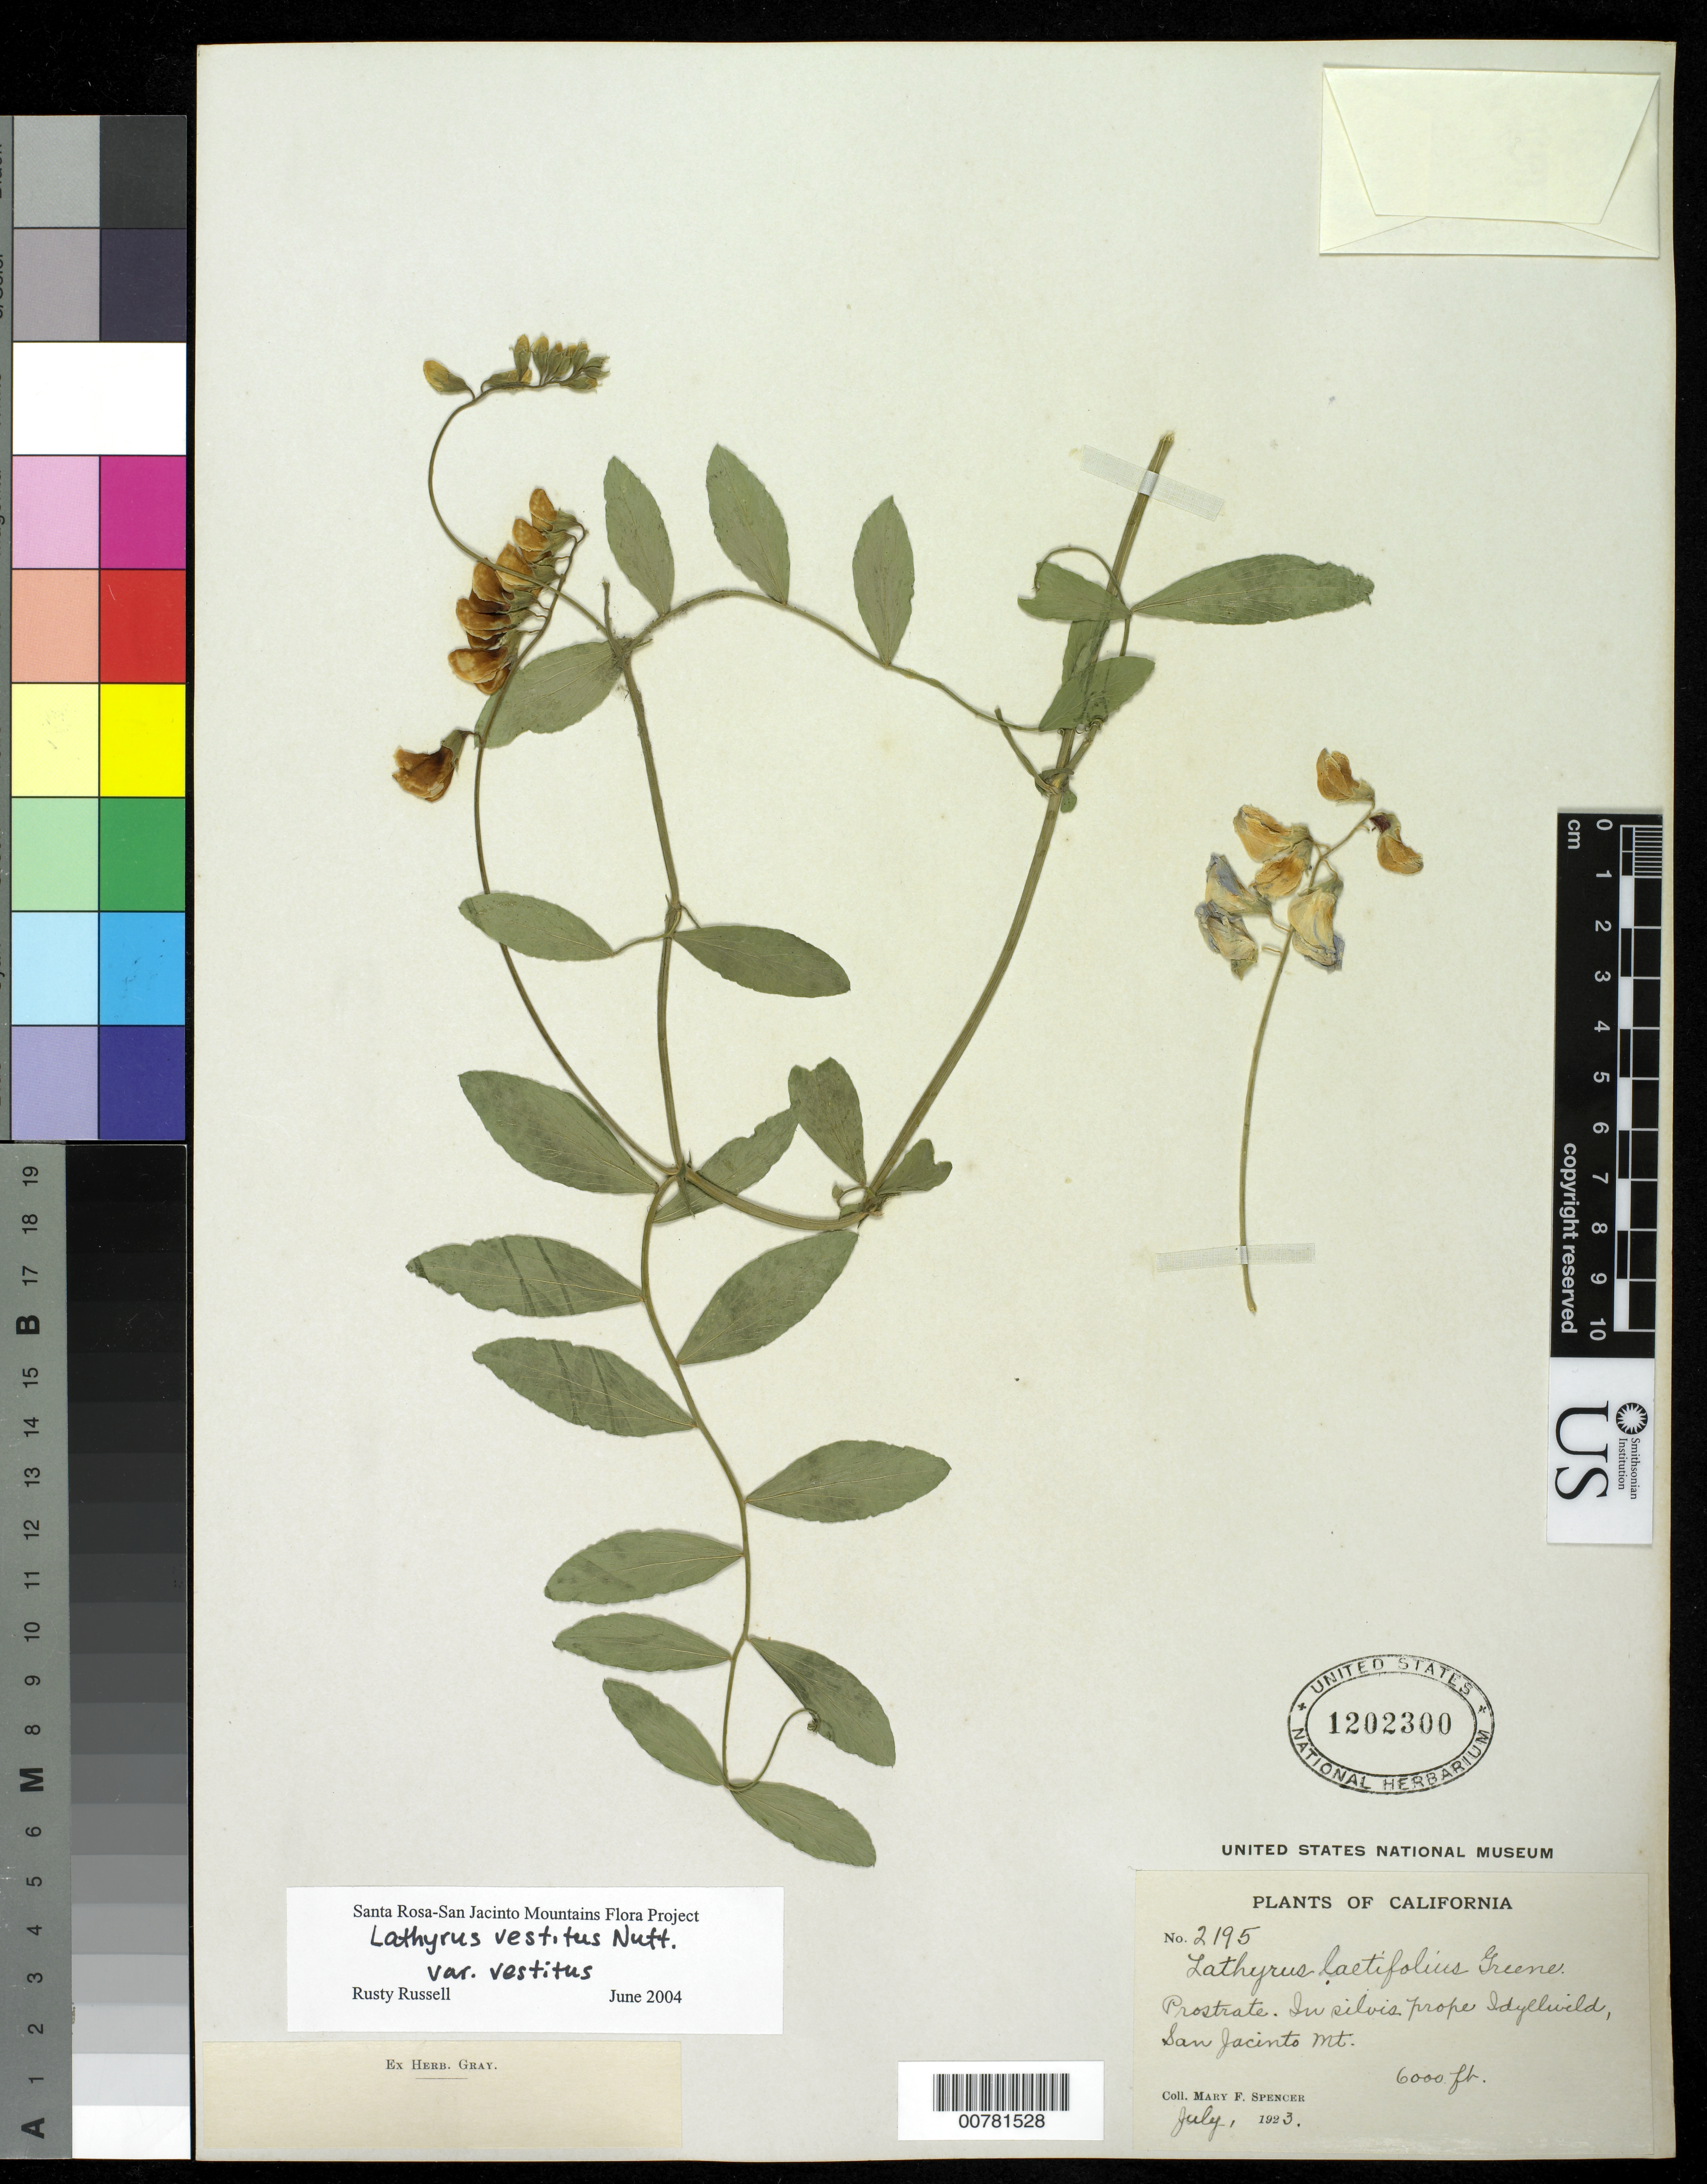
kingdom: Plantae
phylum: Tracheophyta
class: Polypodiopsida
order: Polypodiales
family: Polypodiaceae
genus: Polypodium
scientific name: Polypodium otites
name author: L.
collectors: L. Holdridge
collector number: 1790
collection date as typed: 17 Oct 1943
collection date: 1943-10-17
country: Haiti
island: Hispaniola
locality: Barassá, Mornes des Commissaires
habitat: From trees and rocks in deep ravine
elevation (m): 1450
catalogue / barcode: US 1784564